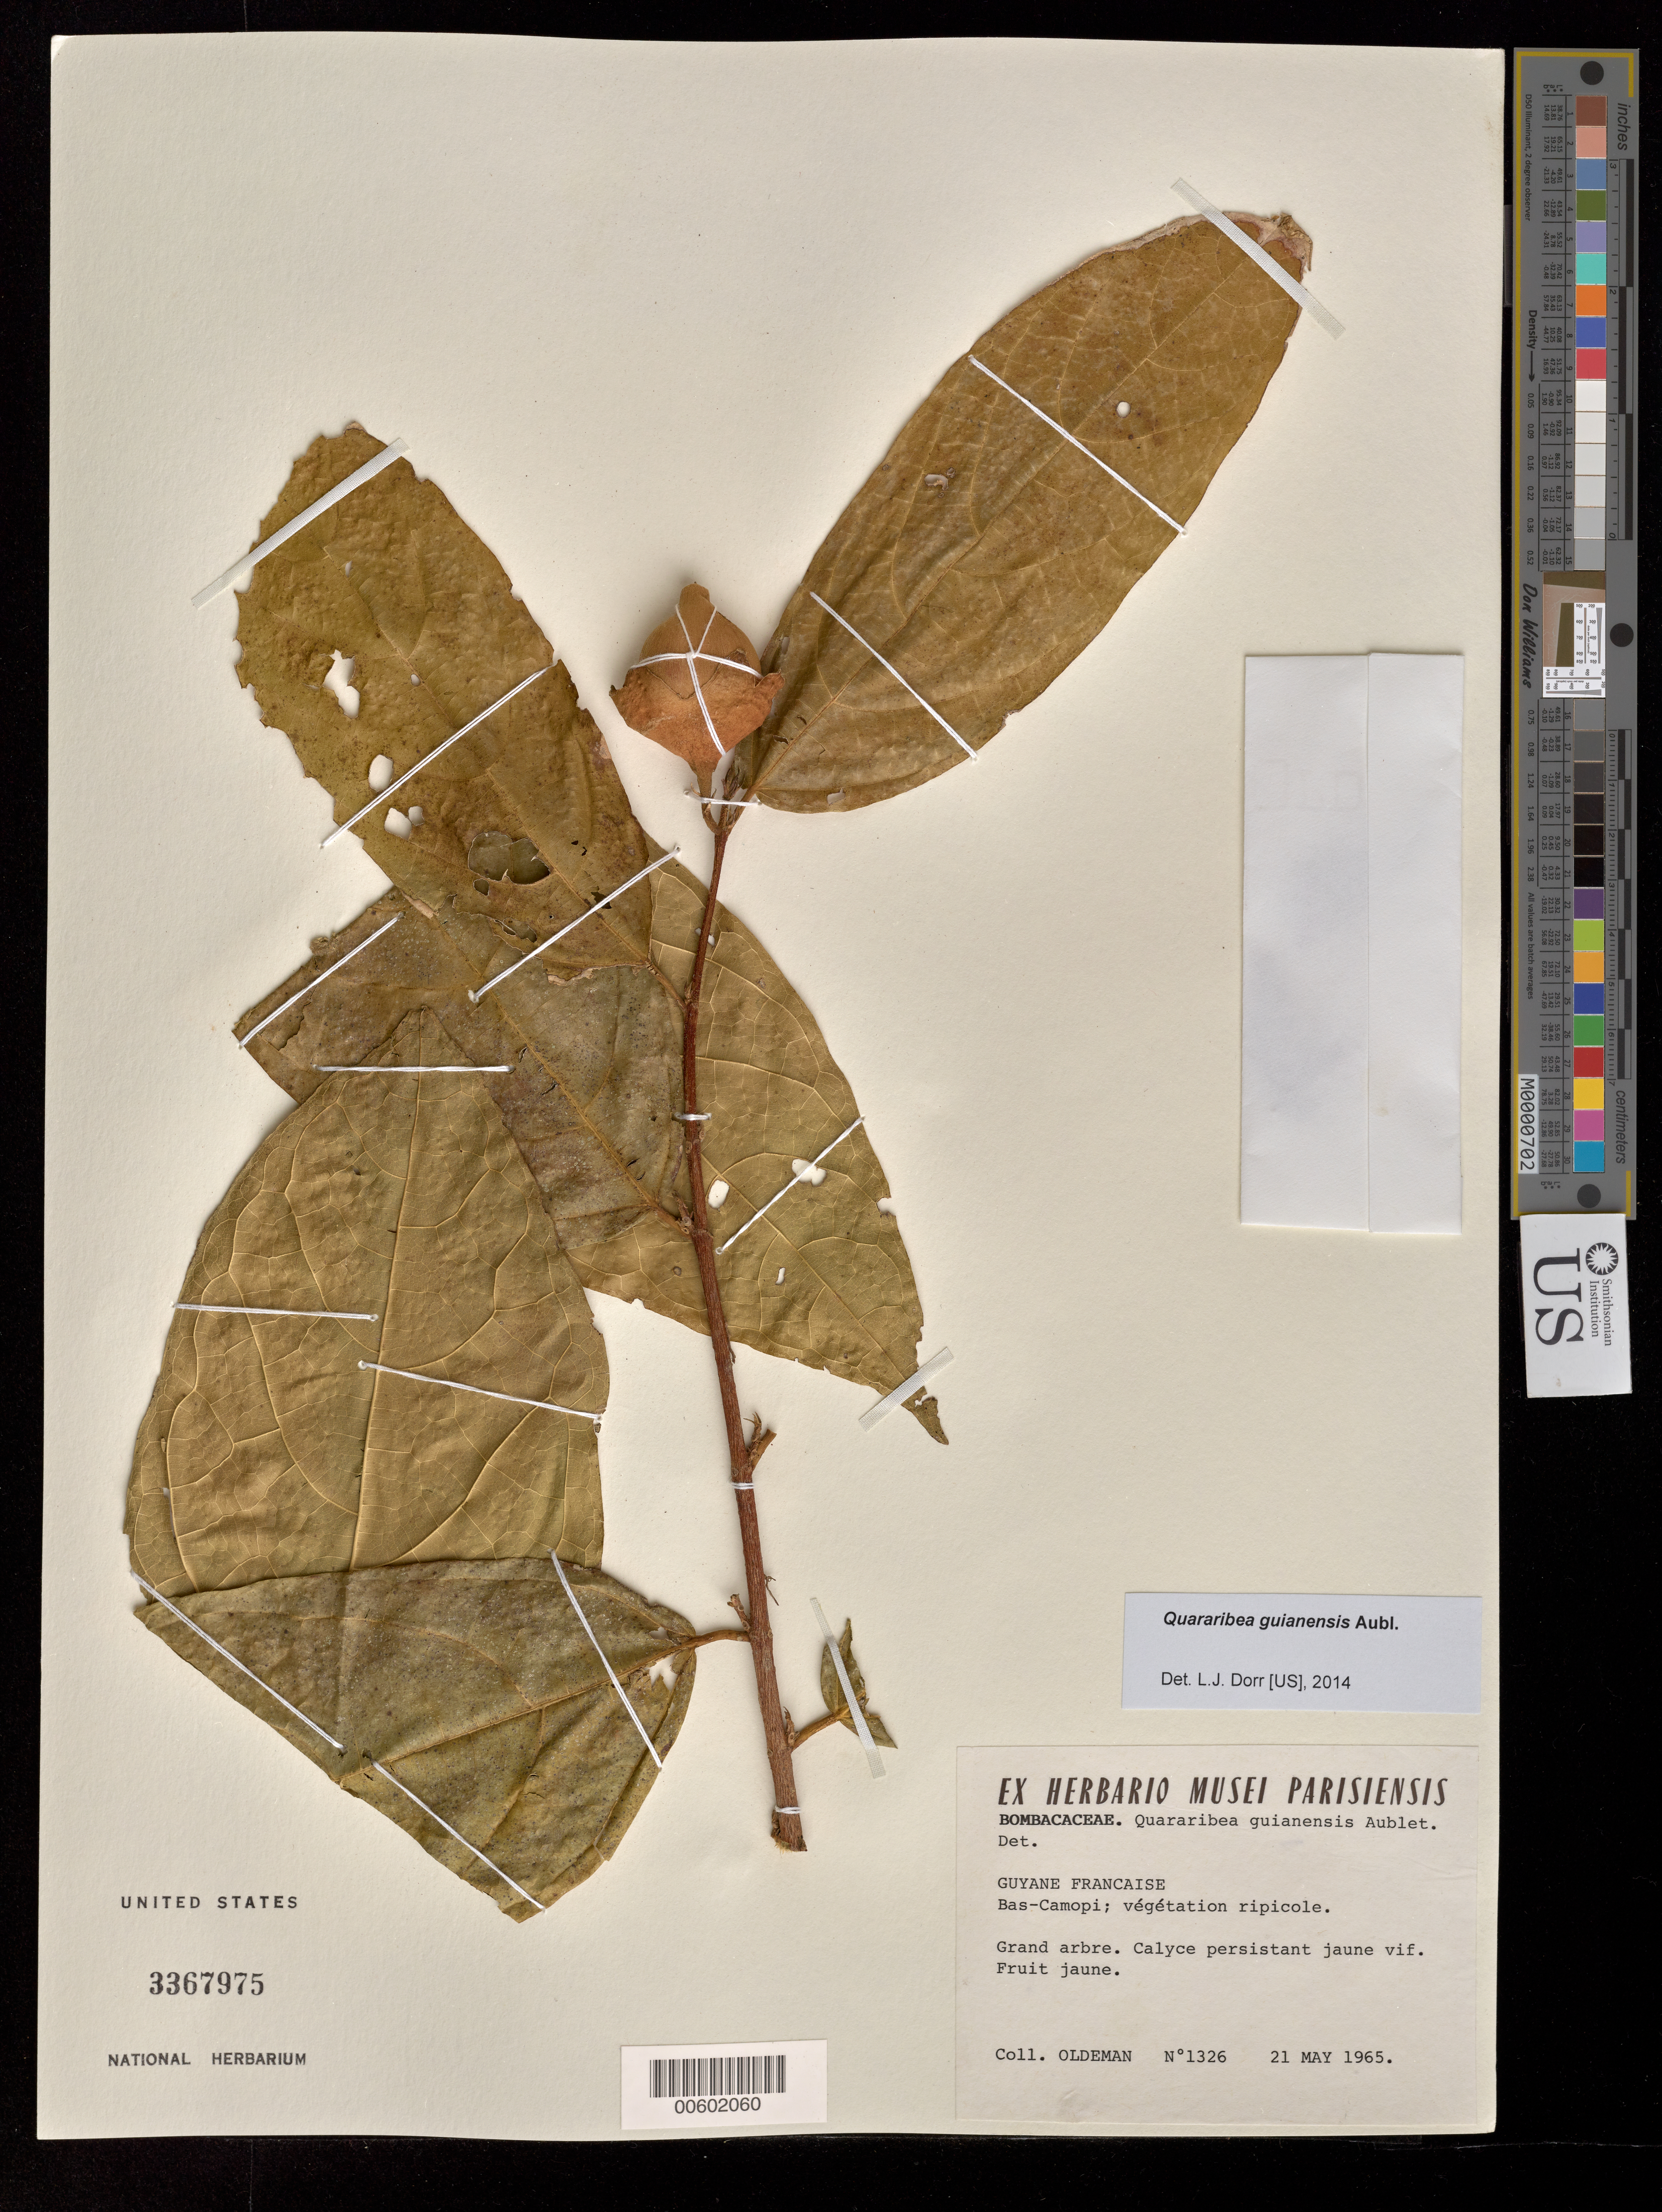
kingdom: Plantae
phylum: Tracheophyta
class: Magnoliopsida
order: Malvales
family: Malvaceae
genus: Quararibea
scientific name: Quararibea guianensis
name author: Aubl.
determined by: Dorr, L. J., (BOT), Smithsonian Institution - National Museum of Natural History (UNITED STATES)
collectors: R. Oldeman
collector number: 1326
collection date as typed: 21-May-65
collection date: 1965-05-21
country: French Guiana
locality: Rivière Bas-Camopi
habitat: Végétation ripicole Grand arbre. Calyce persistant jaune vig. Fruit jaune.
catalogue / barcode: US 3367975